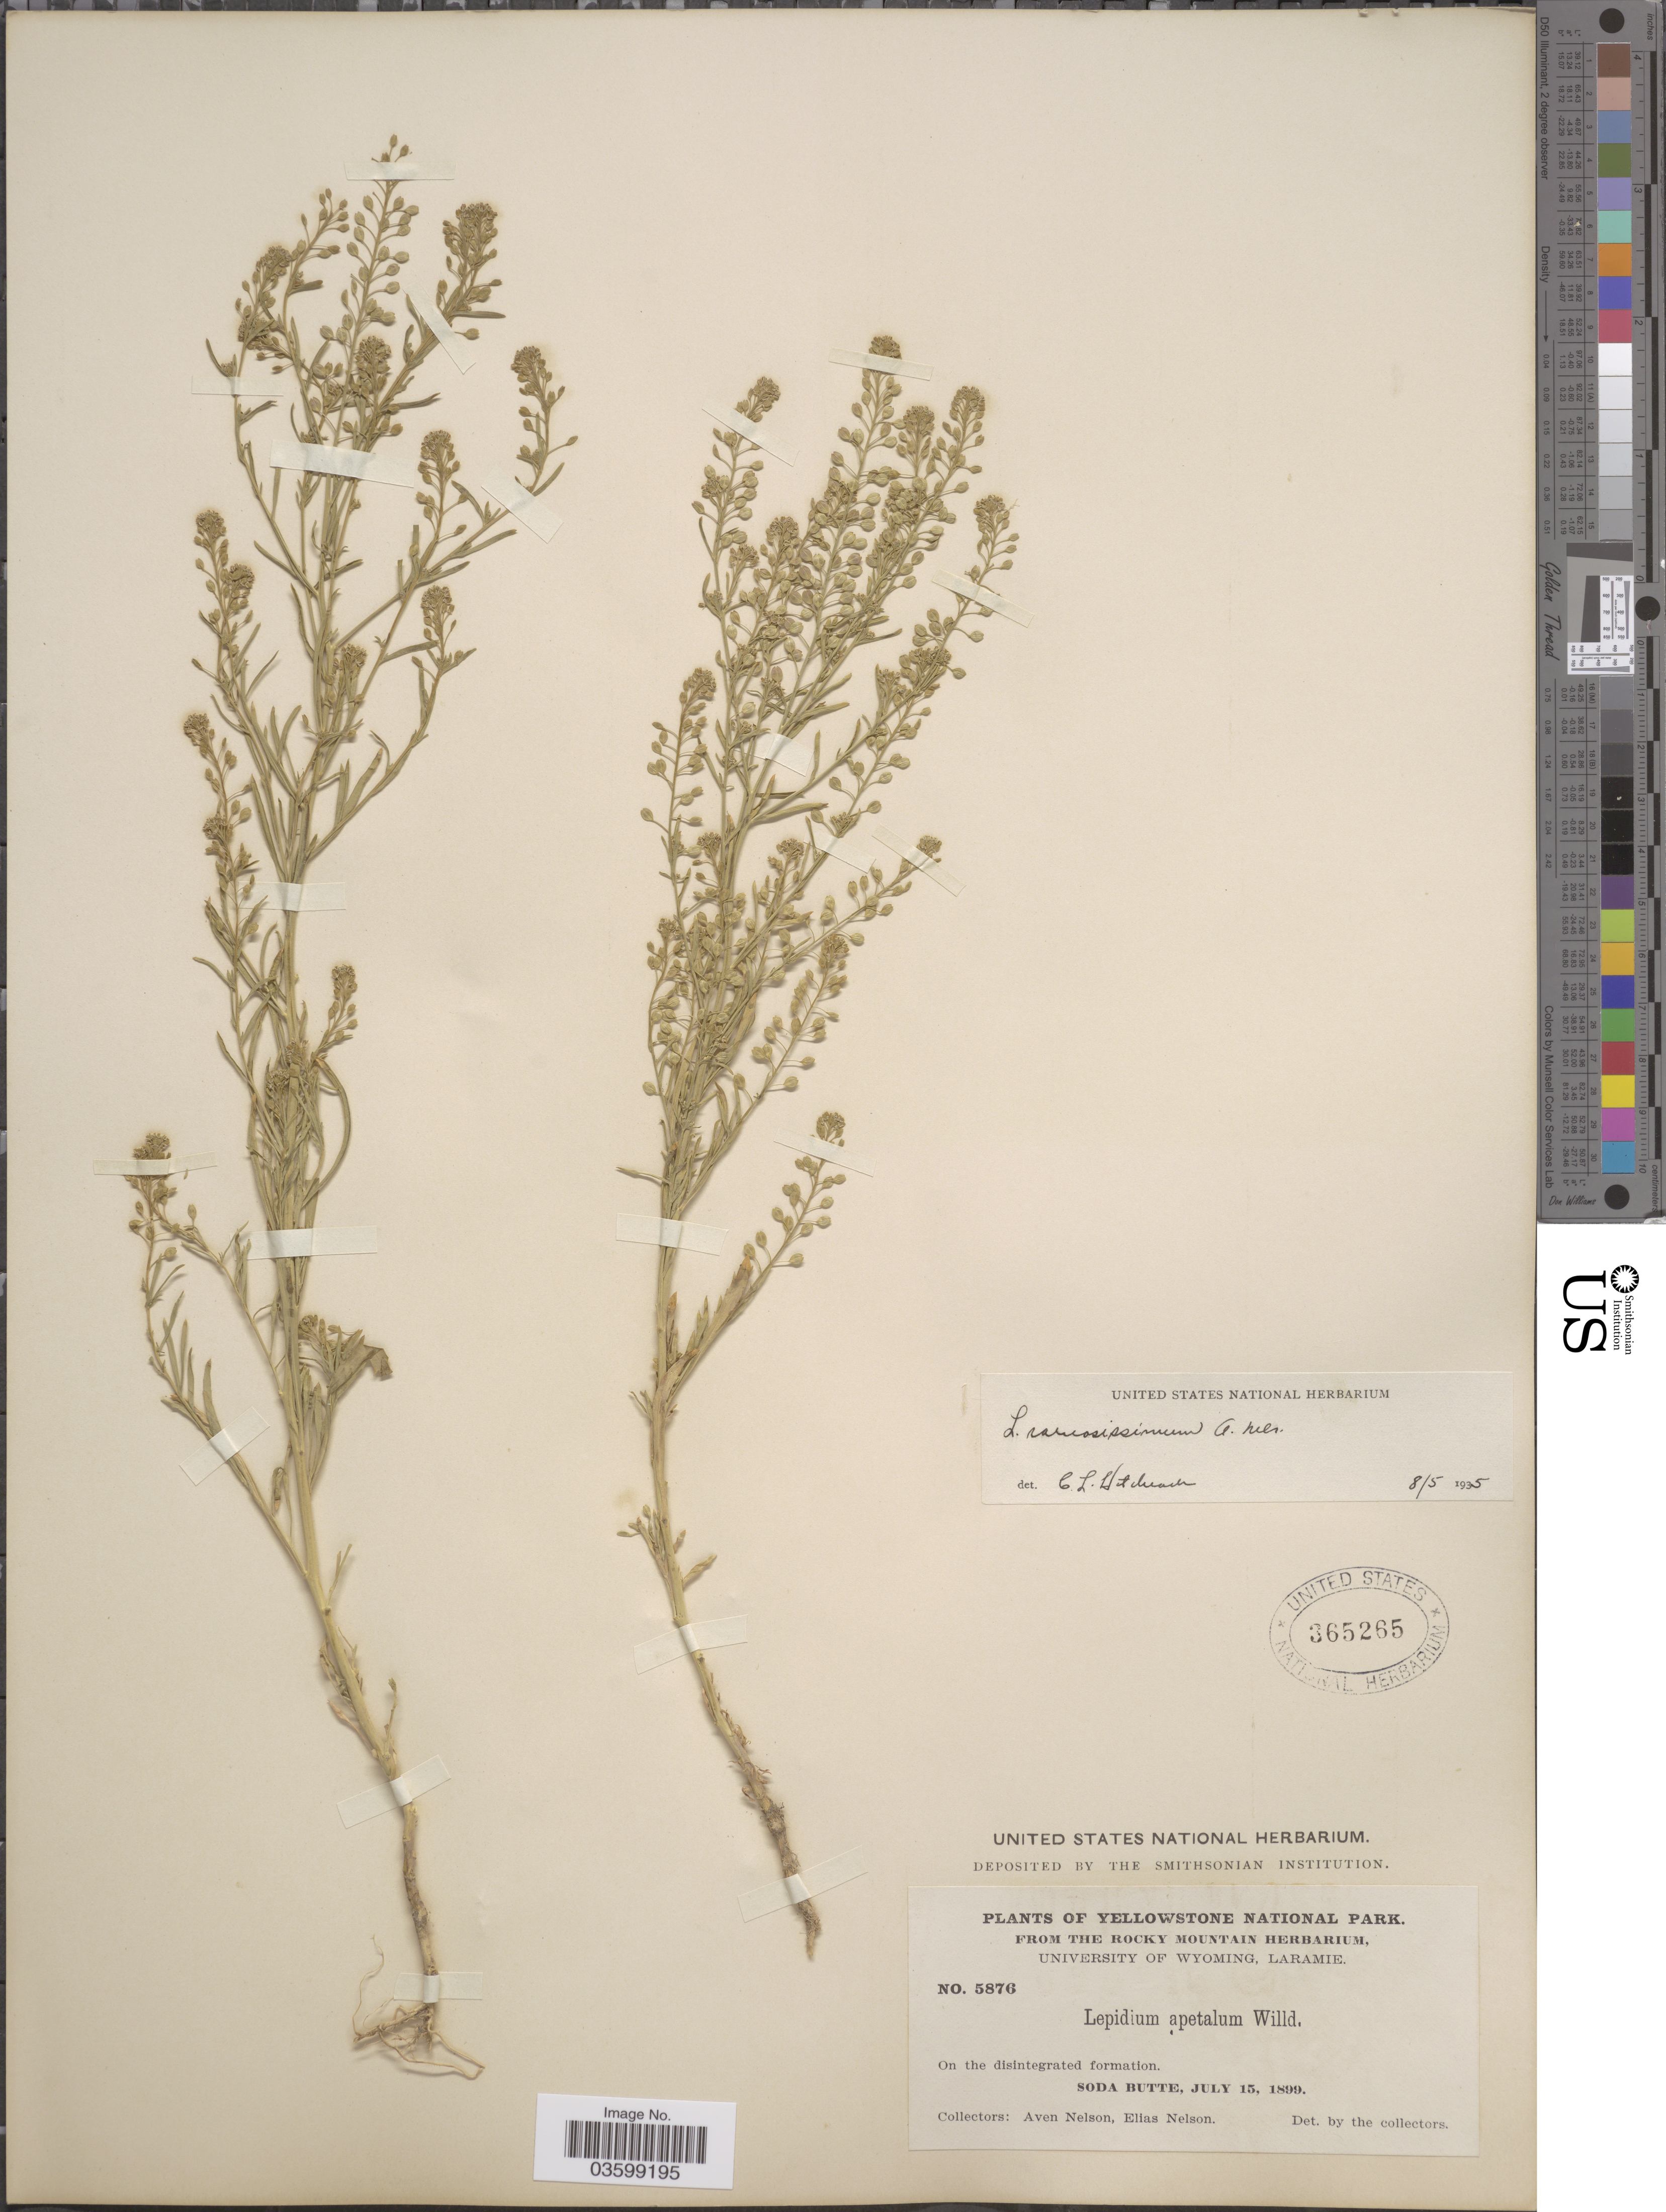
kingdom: Plantae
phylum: Tracheophyta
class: Magnoliopsida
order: Brassicales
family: Brassicaceae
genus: Lepidium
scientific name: Lepidium ramosissimum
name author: A. Nelson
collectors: A. Nelson & E. Nelson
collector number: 5876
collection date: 1899-07-15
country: United States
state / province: Wyoming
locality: Yellowstone National Park. Soda Butte.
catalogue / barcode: US 365265